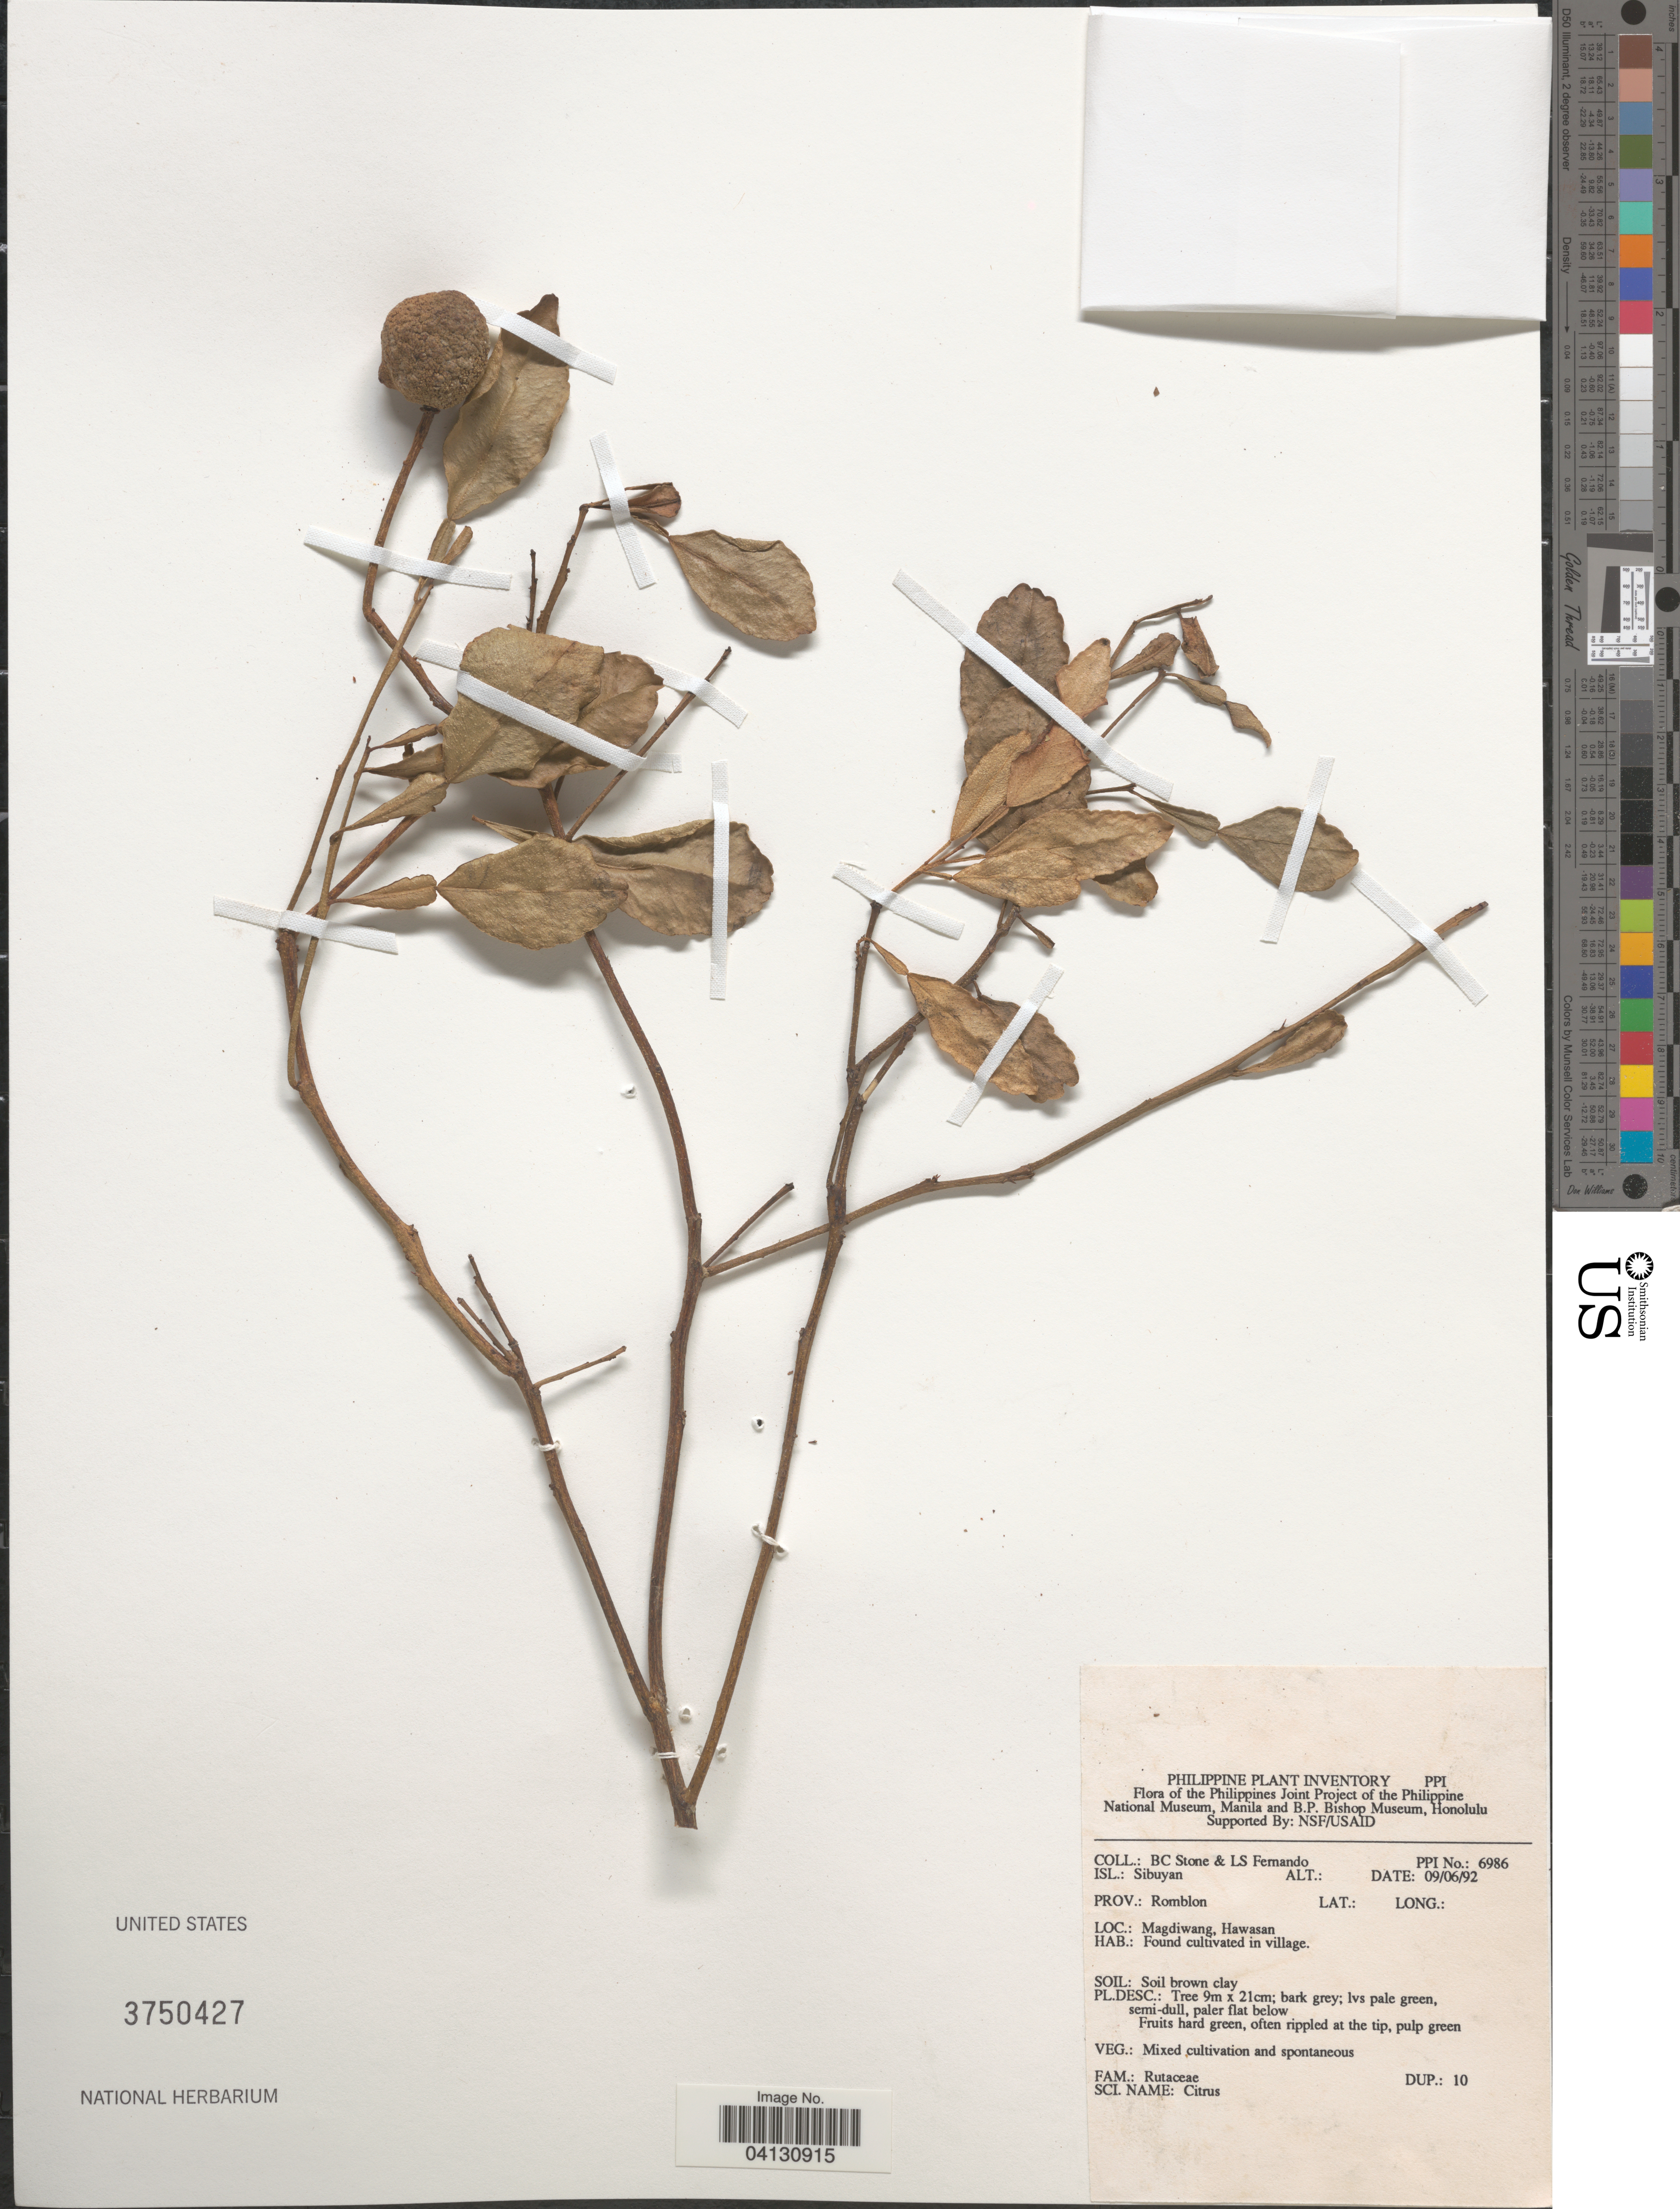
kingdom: Plantae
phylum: Tracheophyta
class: Magnoliopsida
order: Sapindales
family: Rutaceae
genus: Citrus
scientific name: Citrus sp.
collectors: B. C. Stone & L. Fernando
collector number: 6986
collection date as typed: Transcribed d/m/y: 9/6/92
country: Philippines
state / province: Western Visayas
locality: Isl.: Sibuyan. Prov.: Romblon. Magdiwang, Hawasan. Found cultivated in village.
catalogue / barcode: US 3750427